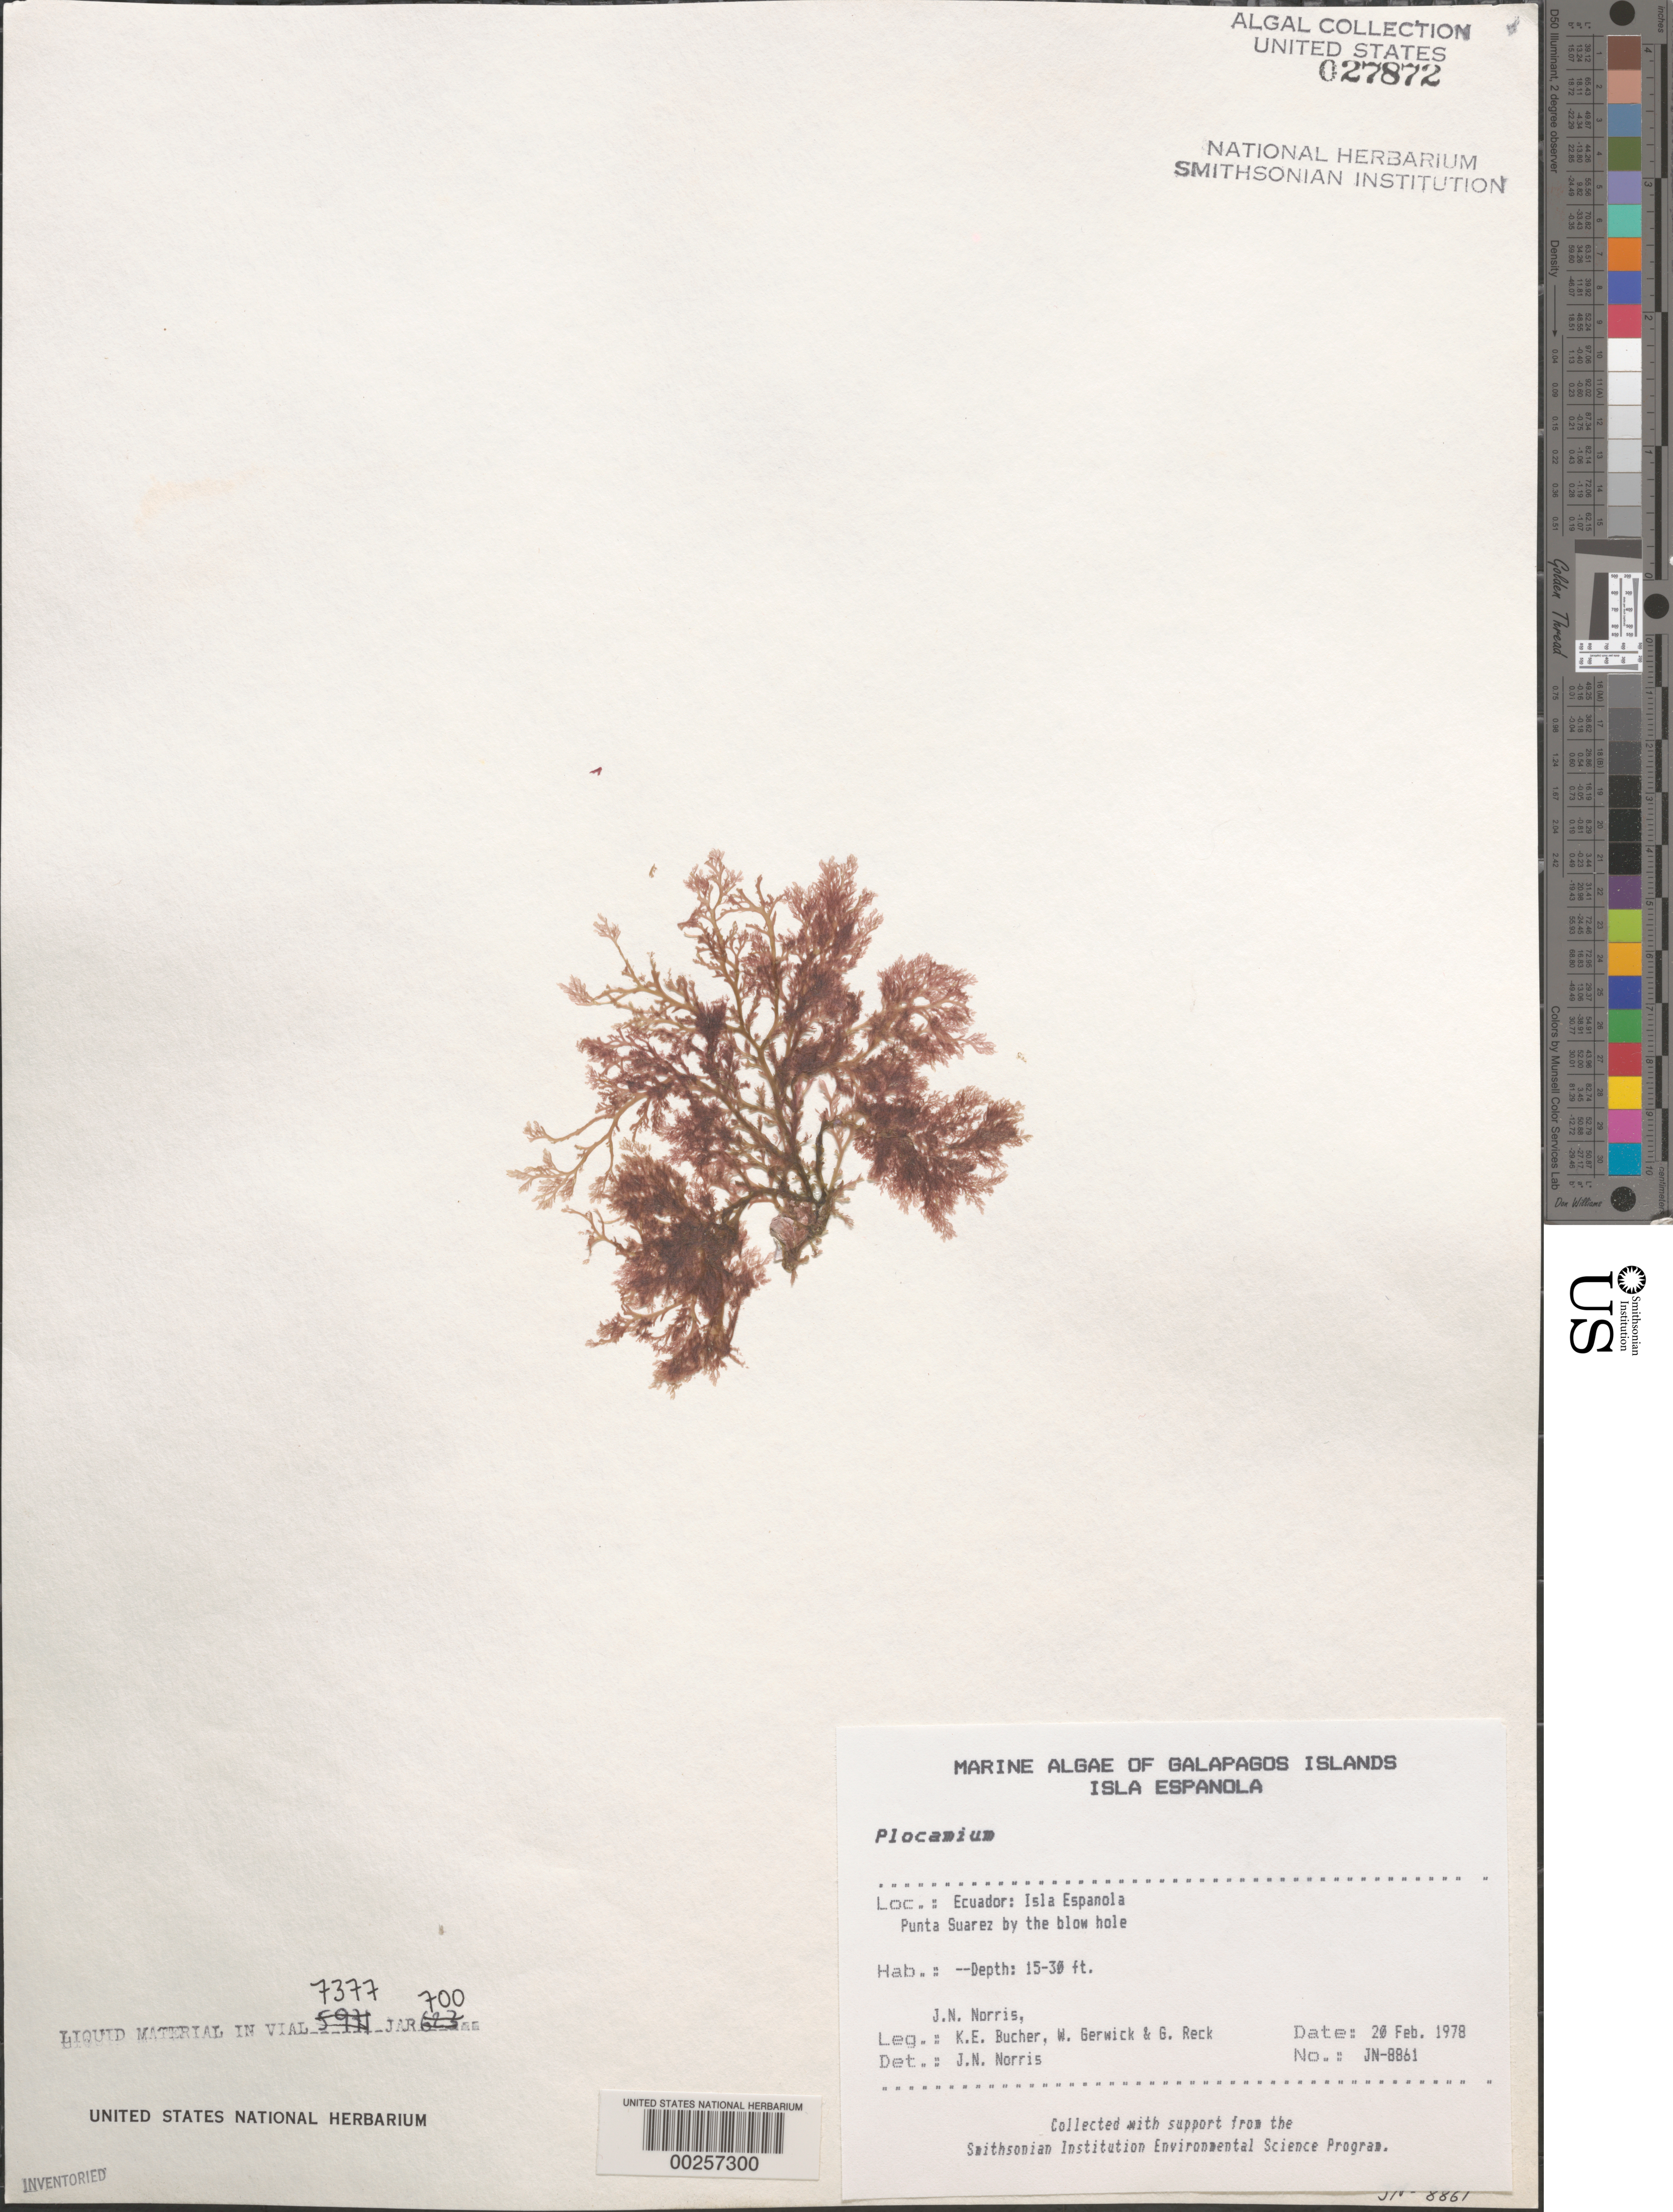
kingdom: Plantae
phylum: Rhodophyta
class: Florideophyceae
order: Plocamiales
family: Plocamiaceae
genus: Plocamium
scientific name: Plocamium sp.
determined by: Norris, James N.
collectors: J. N. Norris, K. E. Bucher, W. Gerwick & G. Reck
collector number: JN-8861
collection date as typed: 20 Feb 1978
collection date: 1978-02-20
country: Ecuador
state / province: Colón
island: Española [Hood]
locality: Punta Suarez, blowhole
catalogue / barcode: US 27872